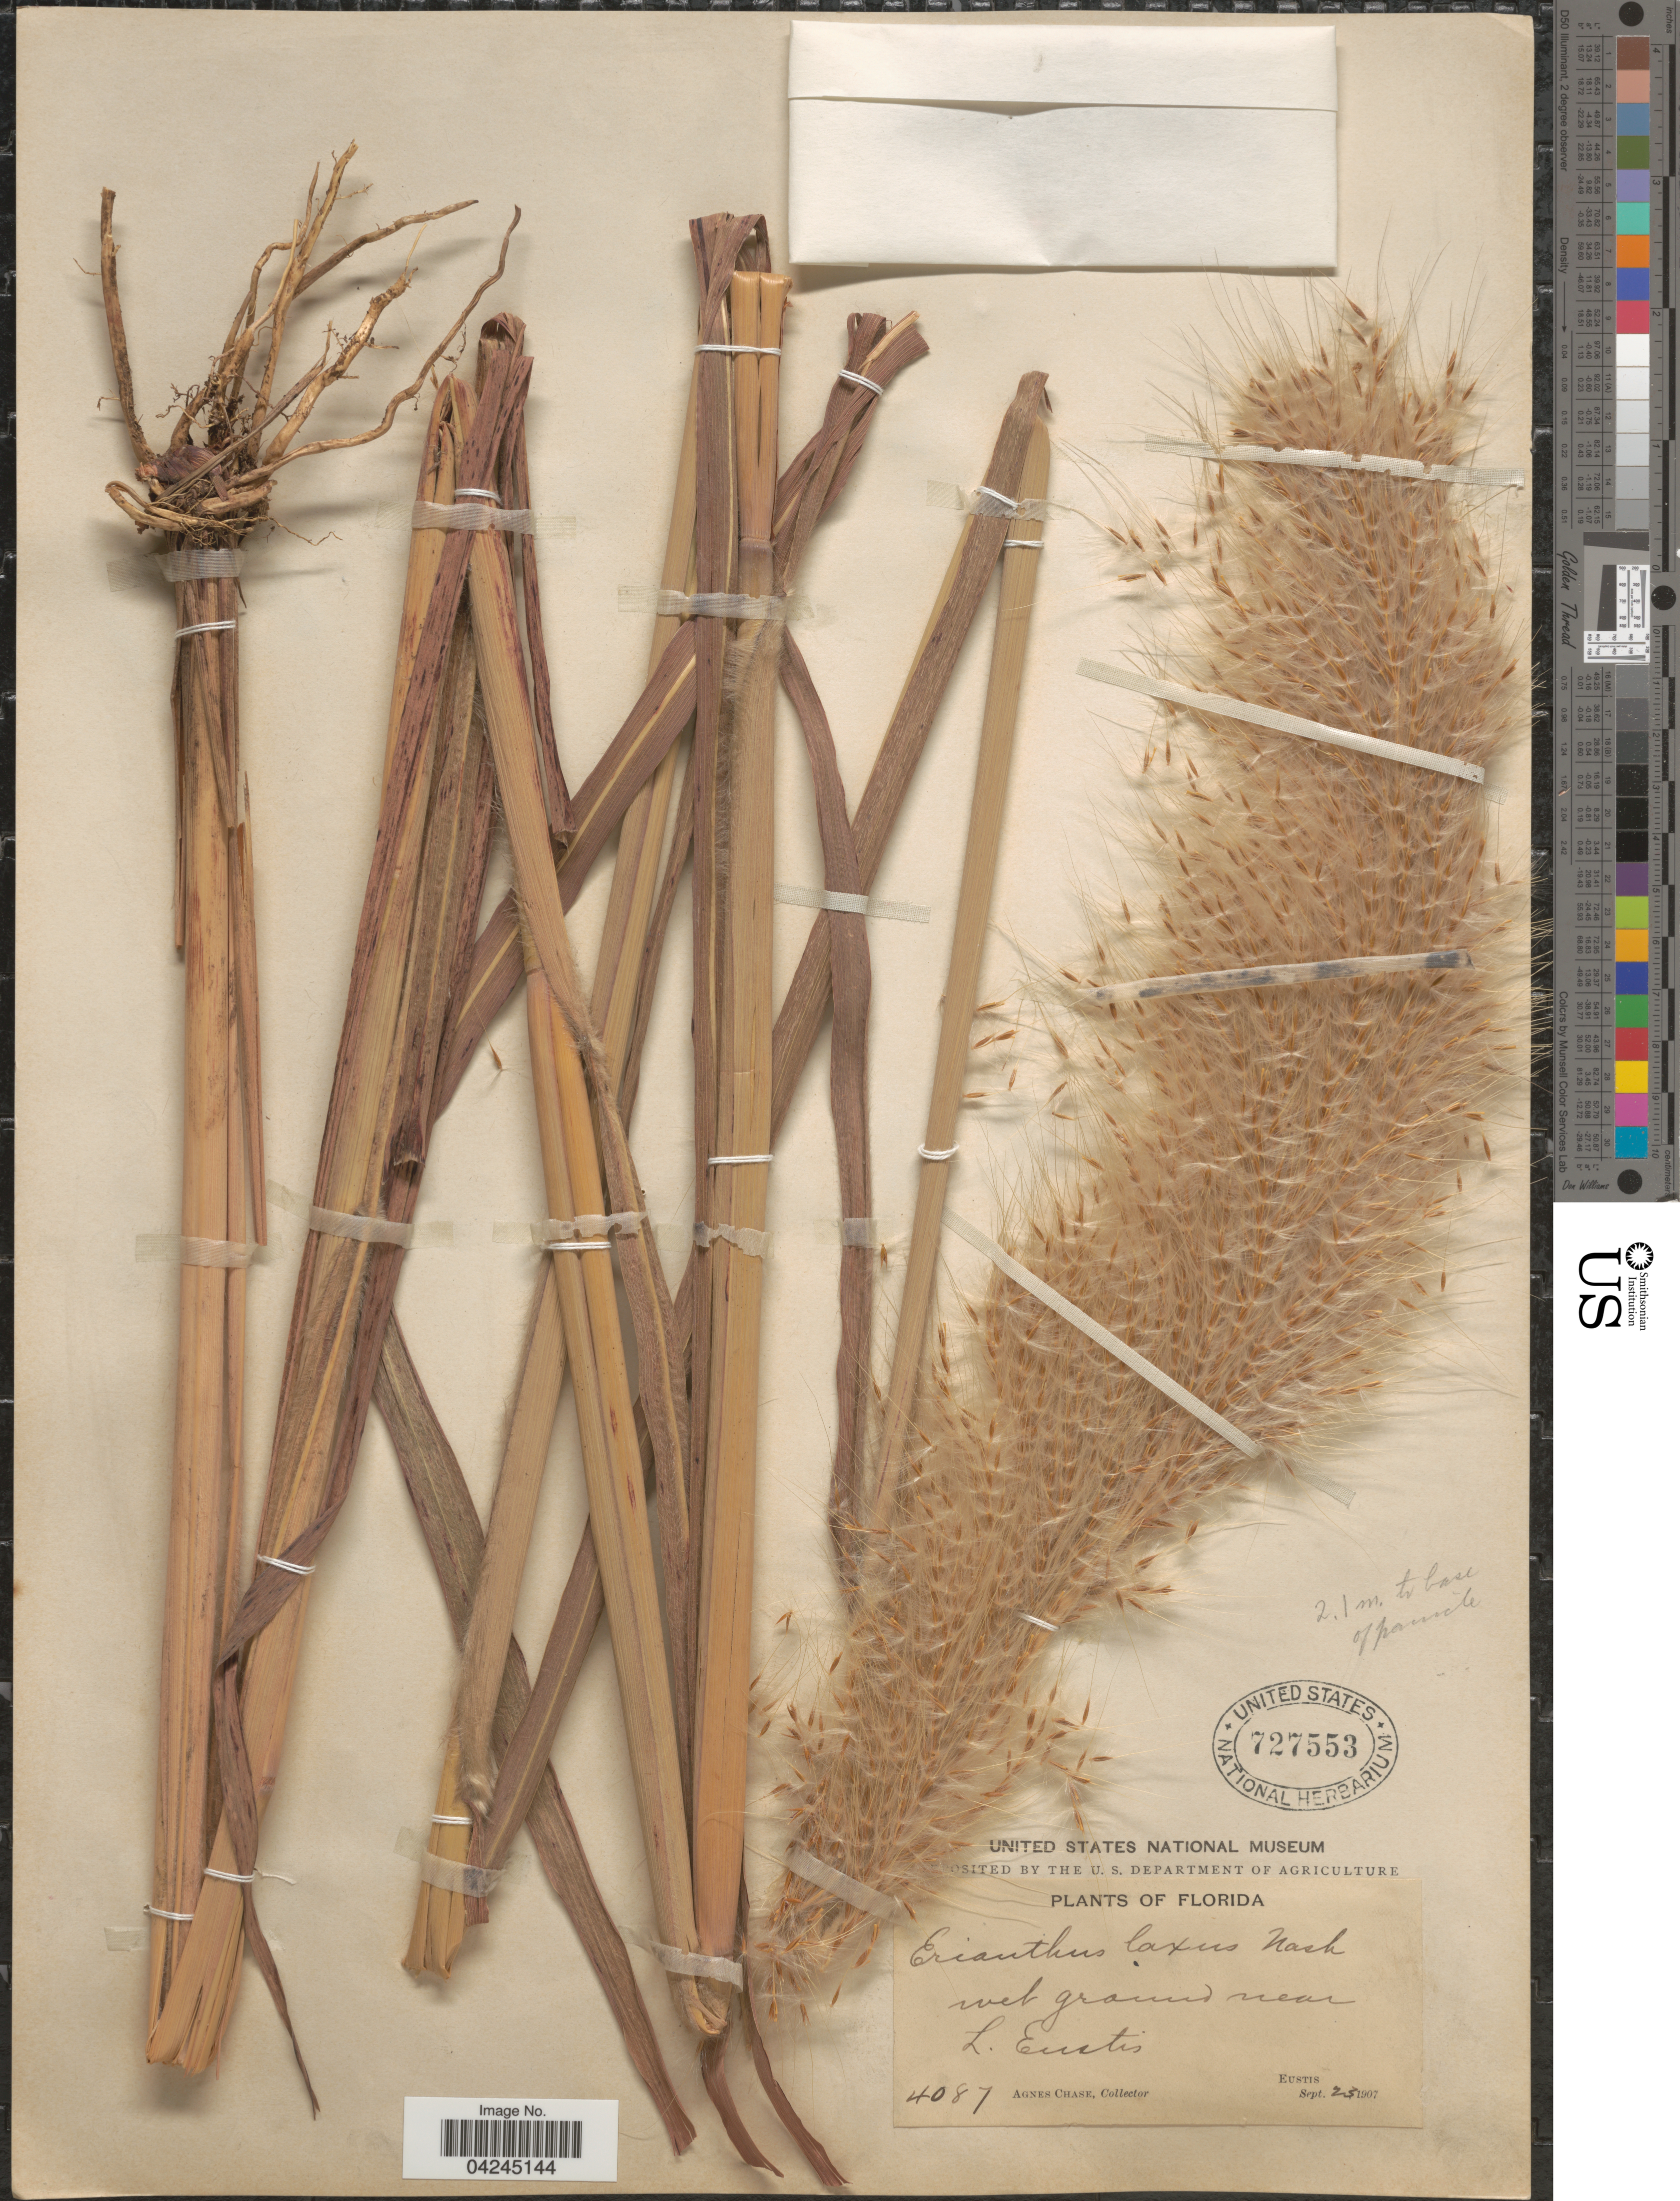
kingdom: Plantae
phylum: Tracheophyta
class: Liliopsida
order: Poales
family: Poaceae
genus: Erianthus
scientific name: Erianthus giganteus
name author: (Walter) P. Beauv.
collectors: A. Chase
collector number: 4087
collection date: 1907-09-23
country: United States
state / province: Florida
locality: Wet ground near L. Eustis. Eustis.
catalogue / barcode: US 727553